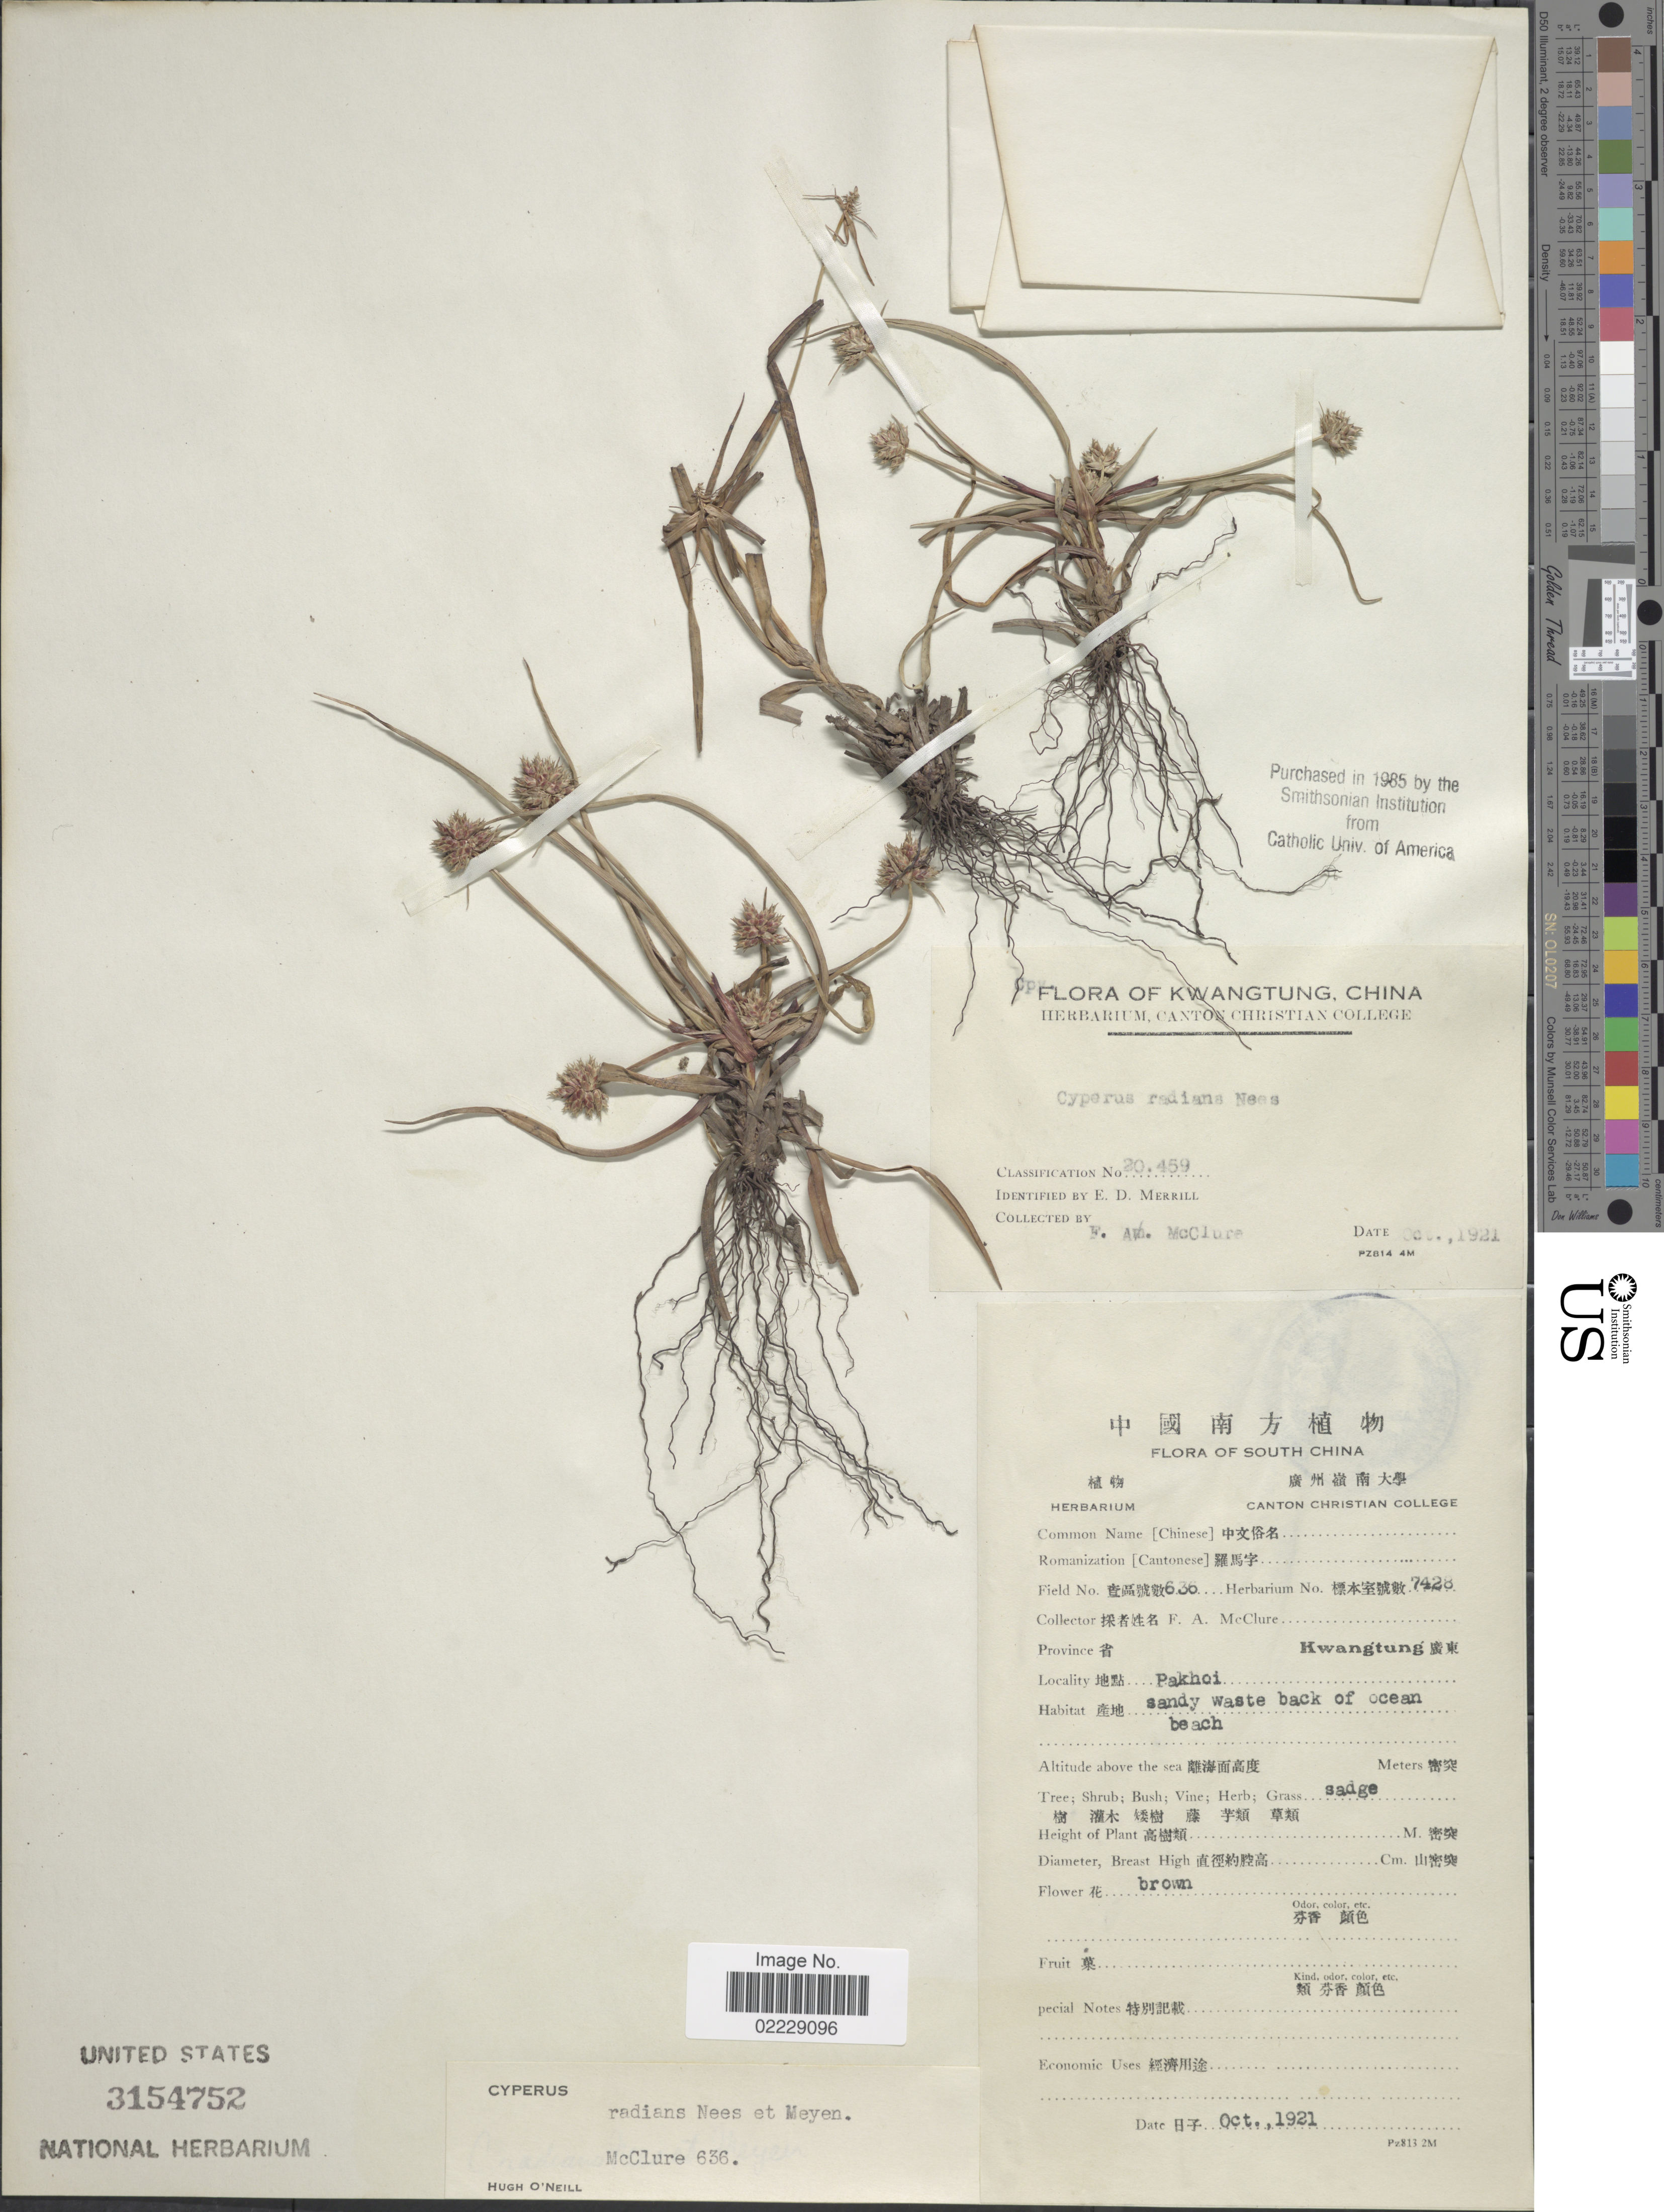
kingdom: Plantae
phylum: Tracheophyta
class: Liliopsida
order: Poales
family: Cyperaceae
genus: Cyperus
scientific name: Cyperus radians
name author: Nees & Meyen ex Kunth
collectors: F. A. McClure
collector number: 636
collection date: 1921-10-07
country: China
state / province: Guangdong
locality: Province Kwangtung, Pakhoi, sandy waste back of ocean beach.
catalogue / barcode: US 3154752